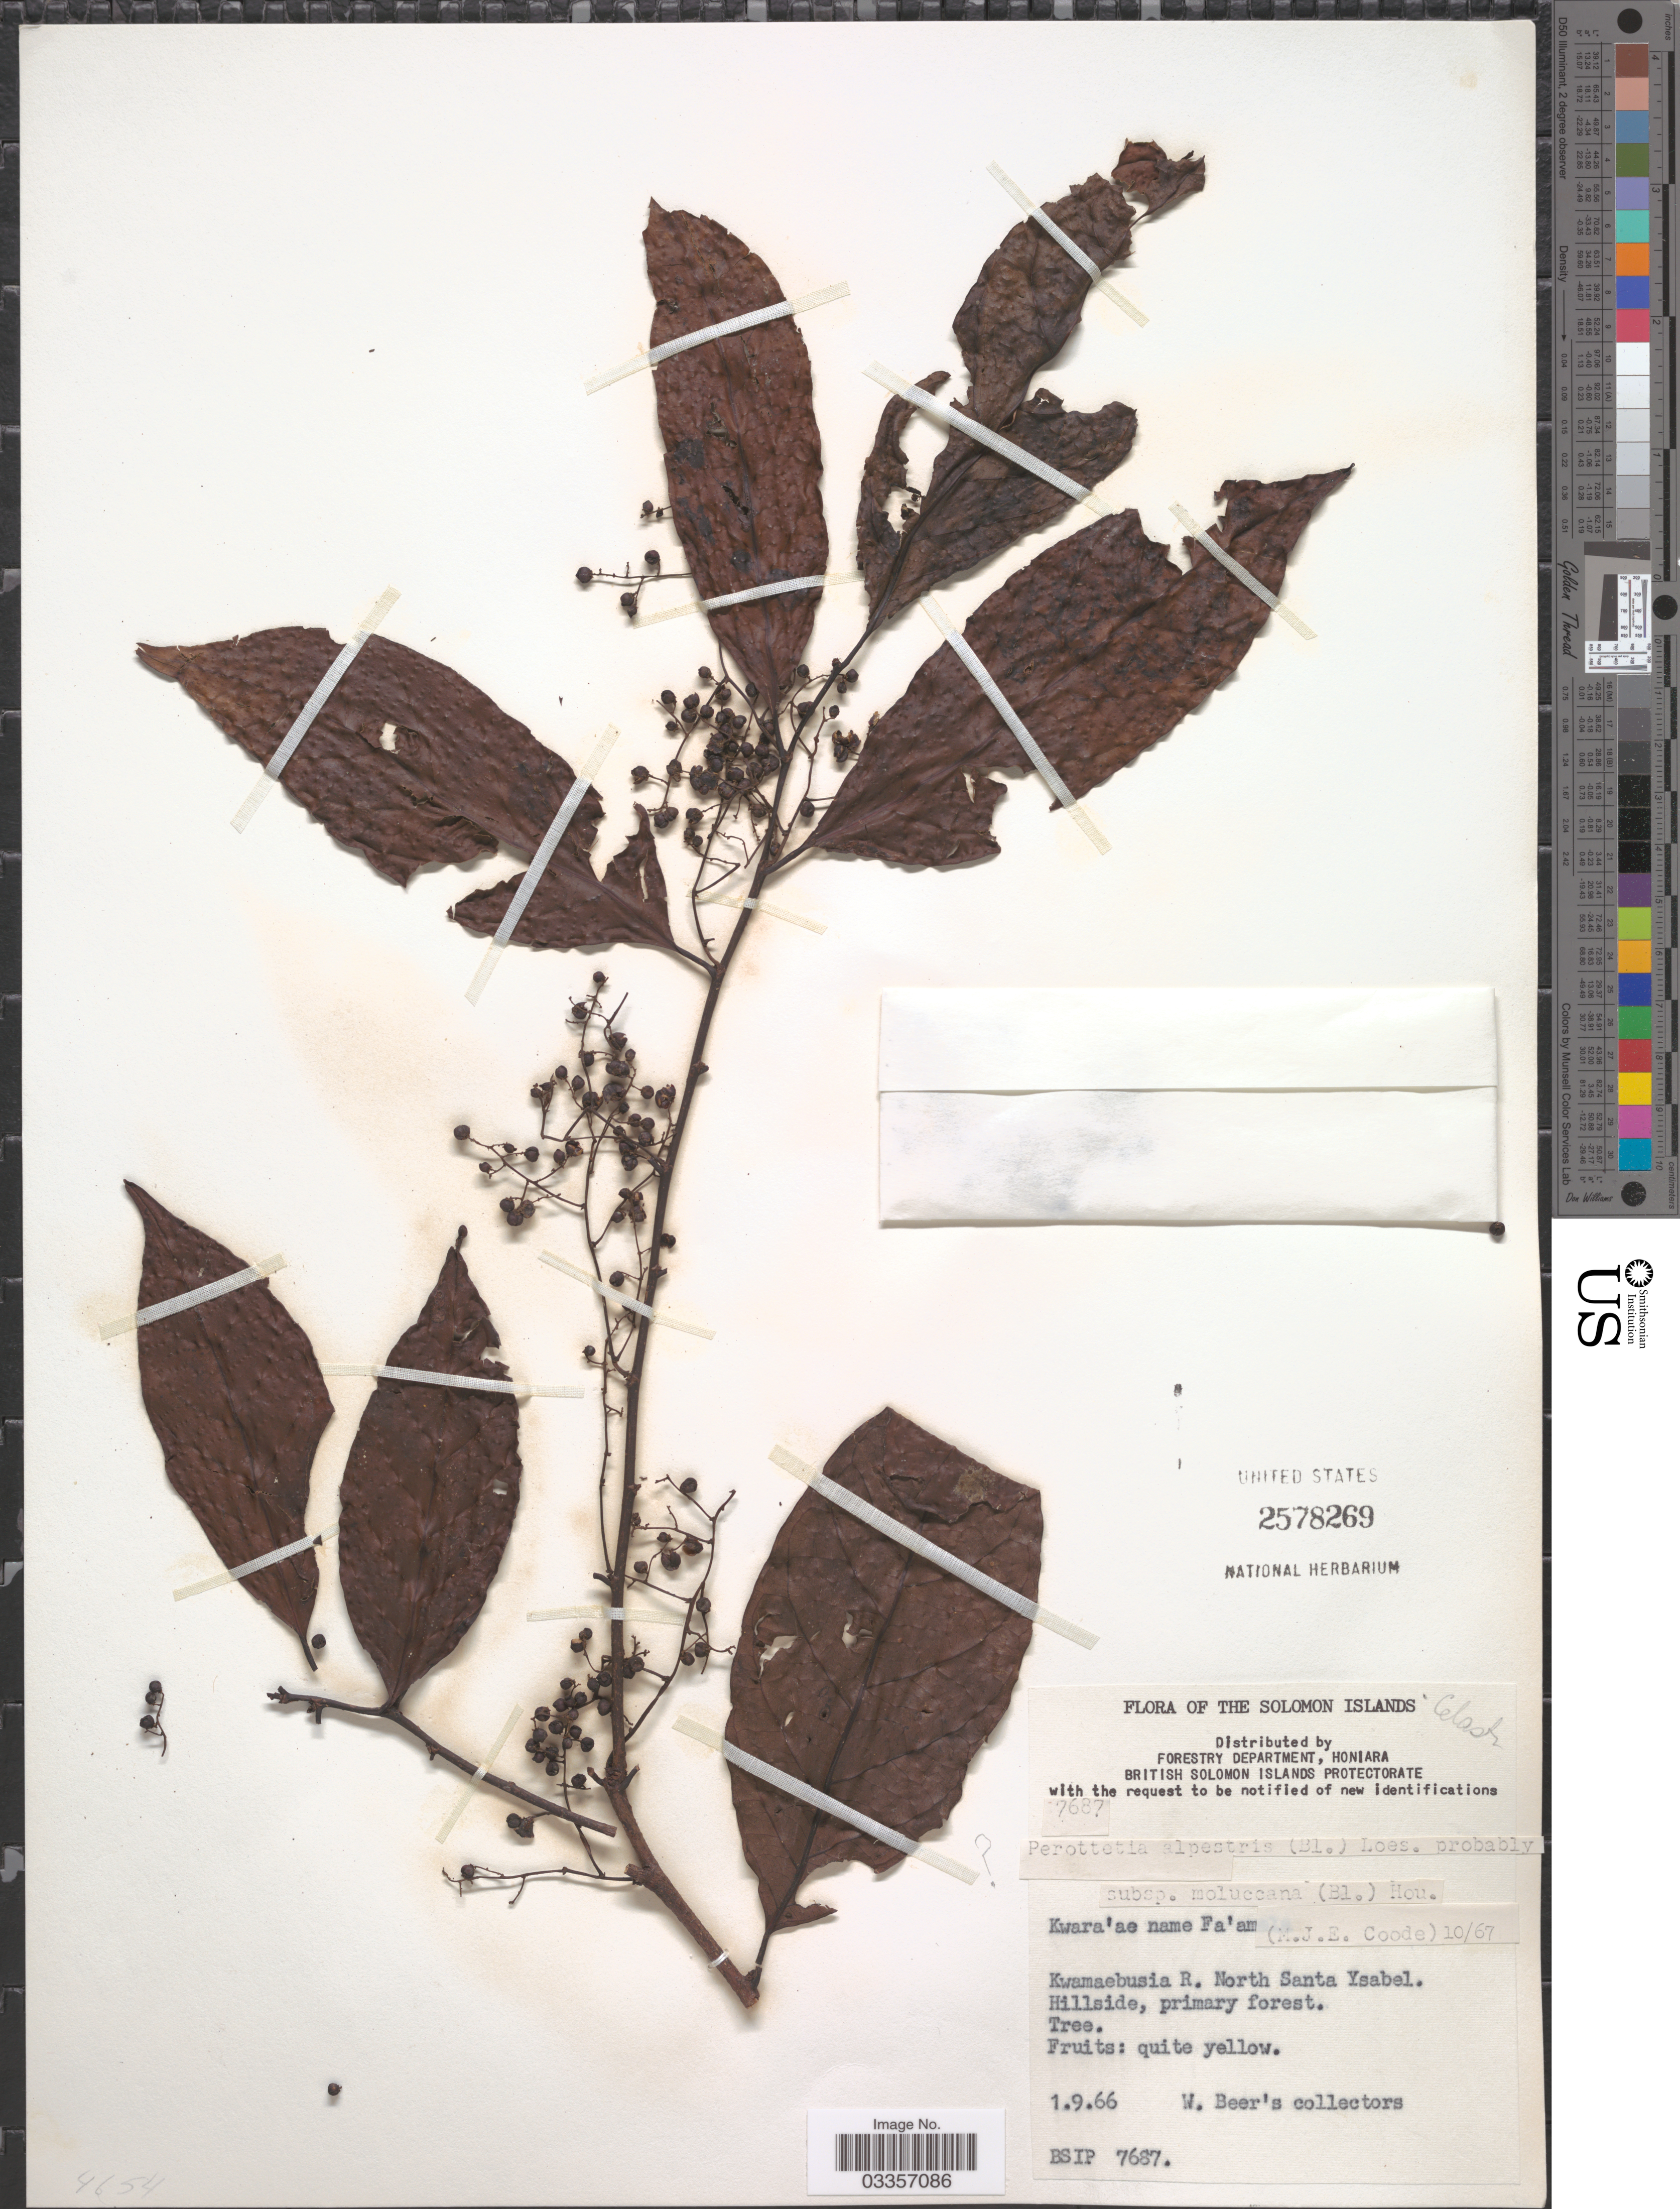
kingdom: Plantae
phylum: Tracheophyta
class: Magnoliopsida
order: Huerteales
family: Dipentodontaceae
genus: Perrottetia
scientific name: Perrottetia alpestris subsp. moluccana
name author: (Blume) Ding Hou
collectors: W. Beer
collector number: BSIP7687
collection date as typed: Transcribed d/m/y: 1/9/66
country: Solomon Islands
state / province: Solomon Islands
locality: Kwamaebusia R. North Santa Ysabel.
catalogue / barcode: US 2578269